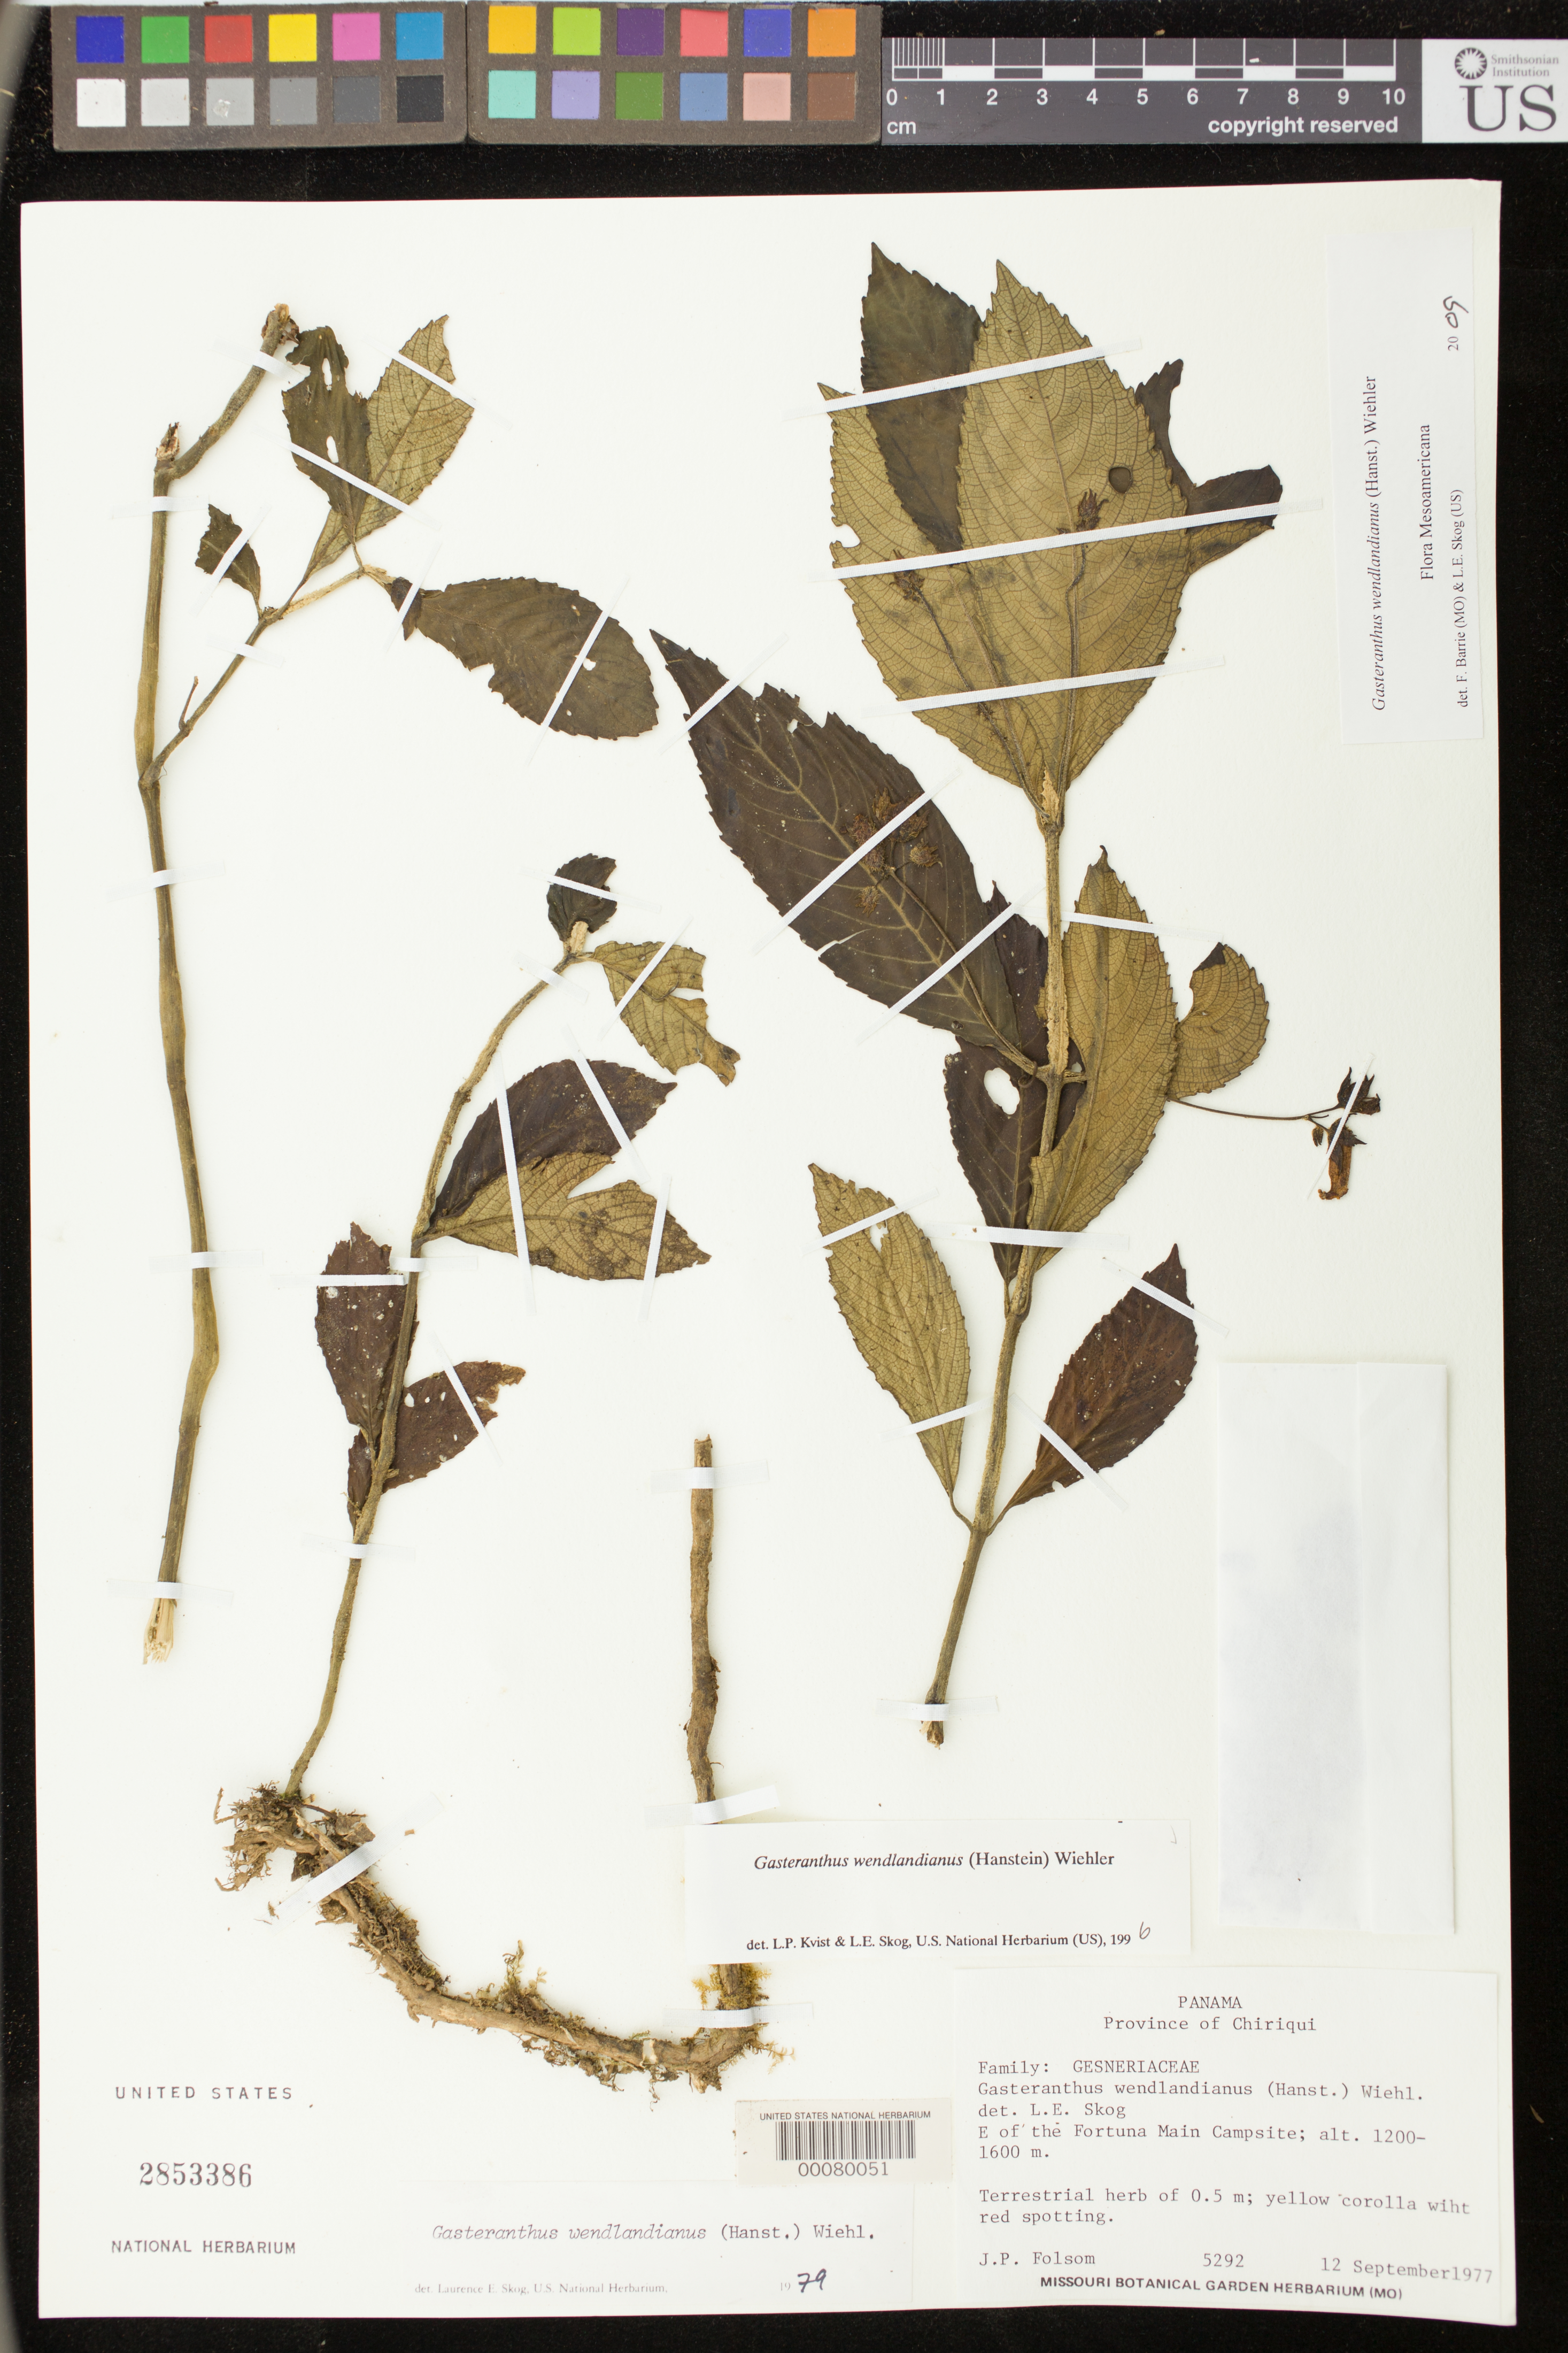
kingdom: Plantae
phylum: Tracheophyta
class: Magnoliopsida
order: Lamiales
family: Gesneriaceae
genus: Gasteranthus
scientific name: Gasteranthus wendlandianus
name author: (Hanst.) Wiehler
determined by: Skog, Laurence E.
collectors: J. P. Folsom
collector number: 5292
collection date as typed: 12 Sep 1977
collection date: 1977-09-12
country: Panama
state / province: Chiriquí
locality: E of the Fortuna main campsite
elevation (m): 1200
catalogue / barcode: US 2853386